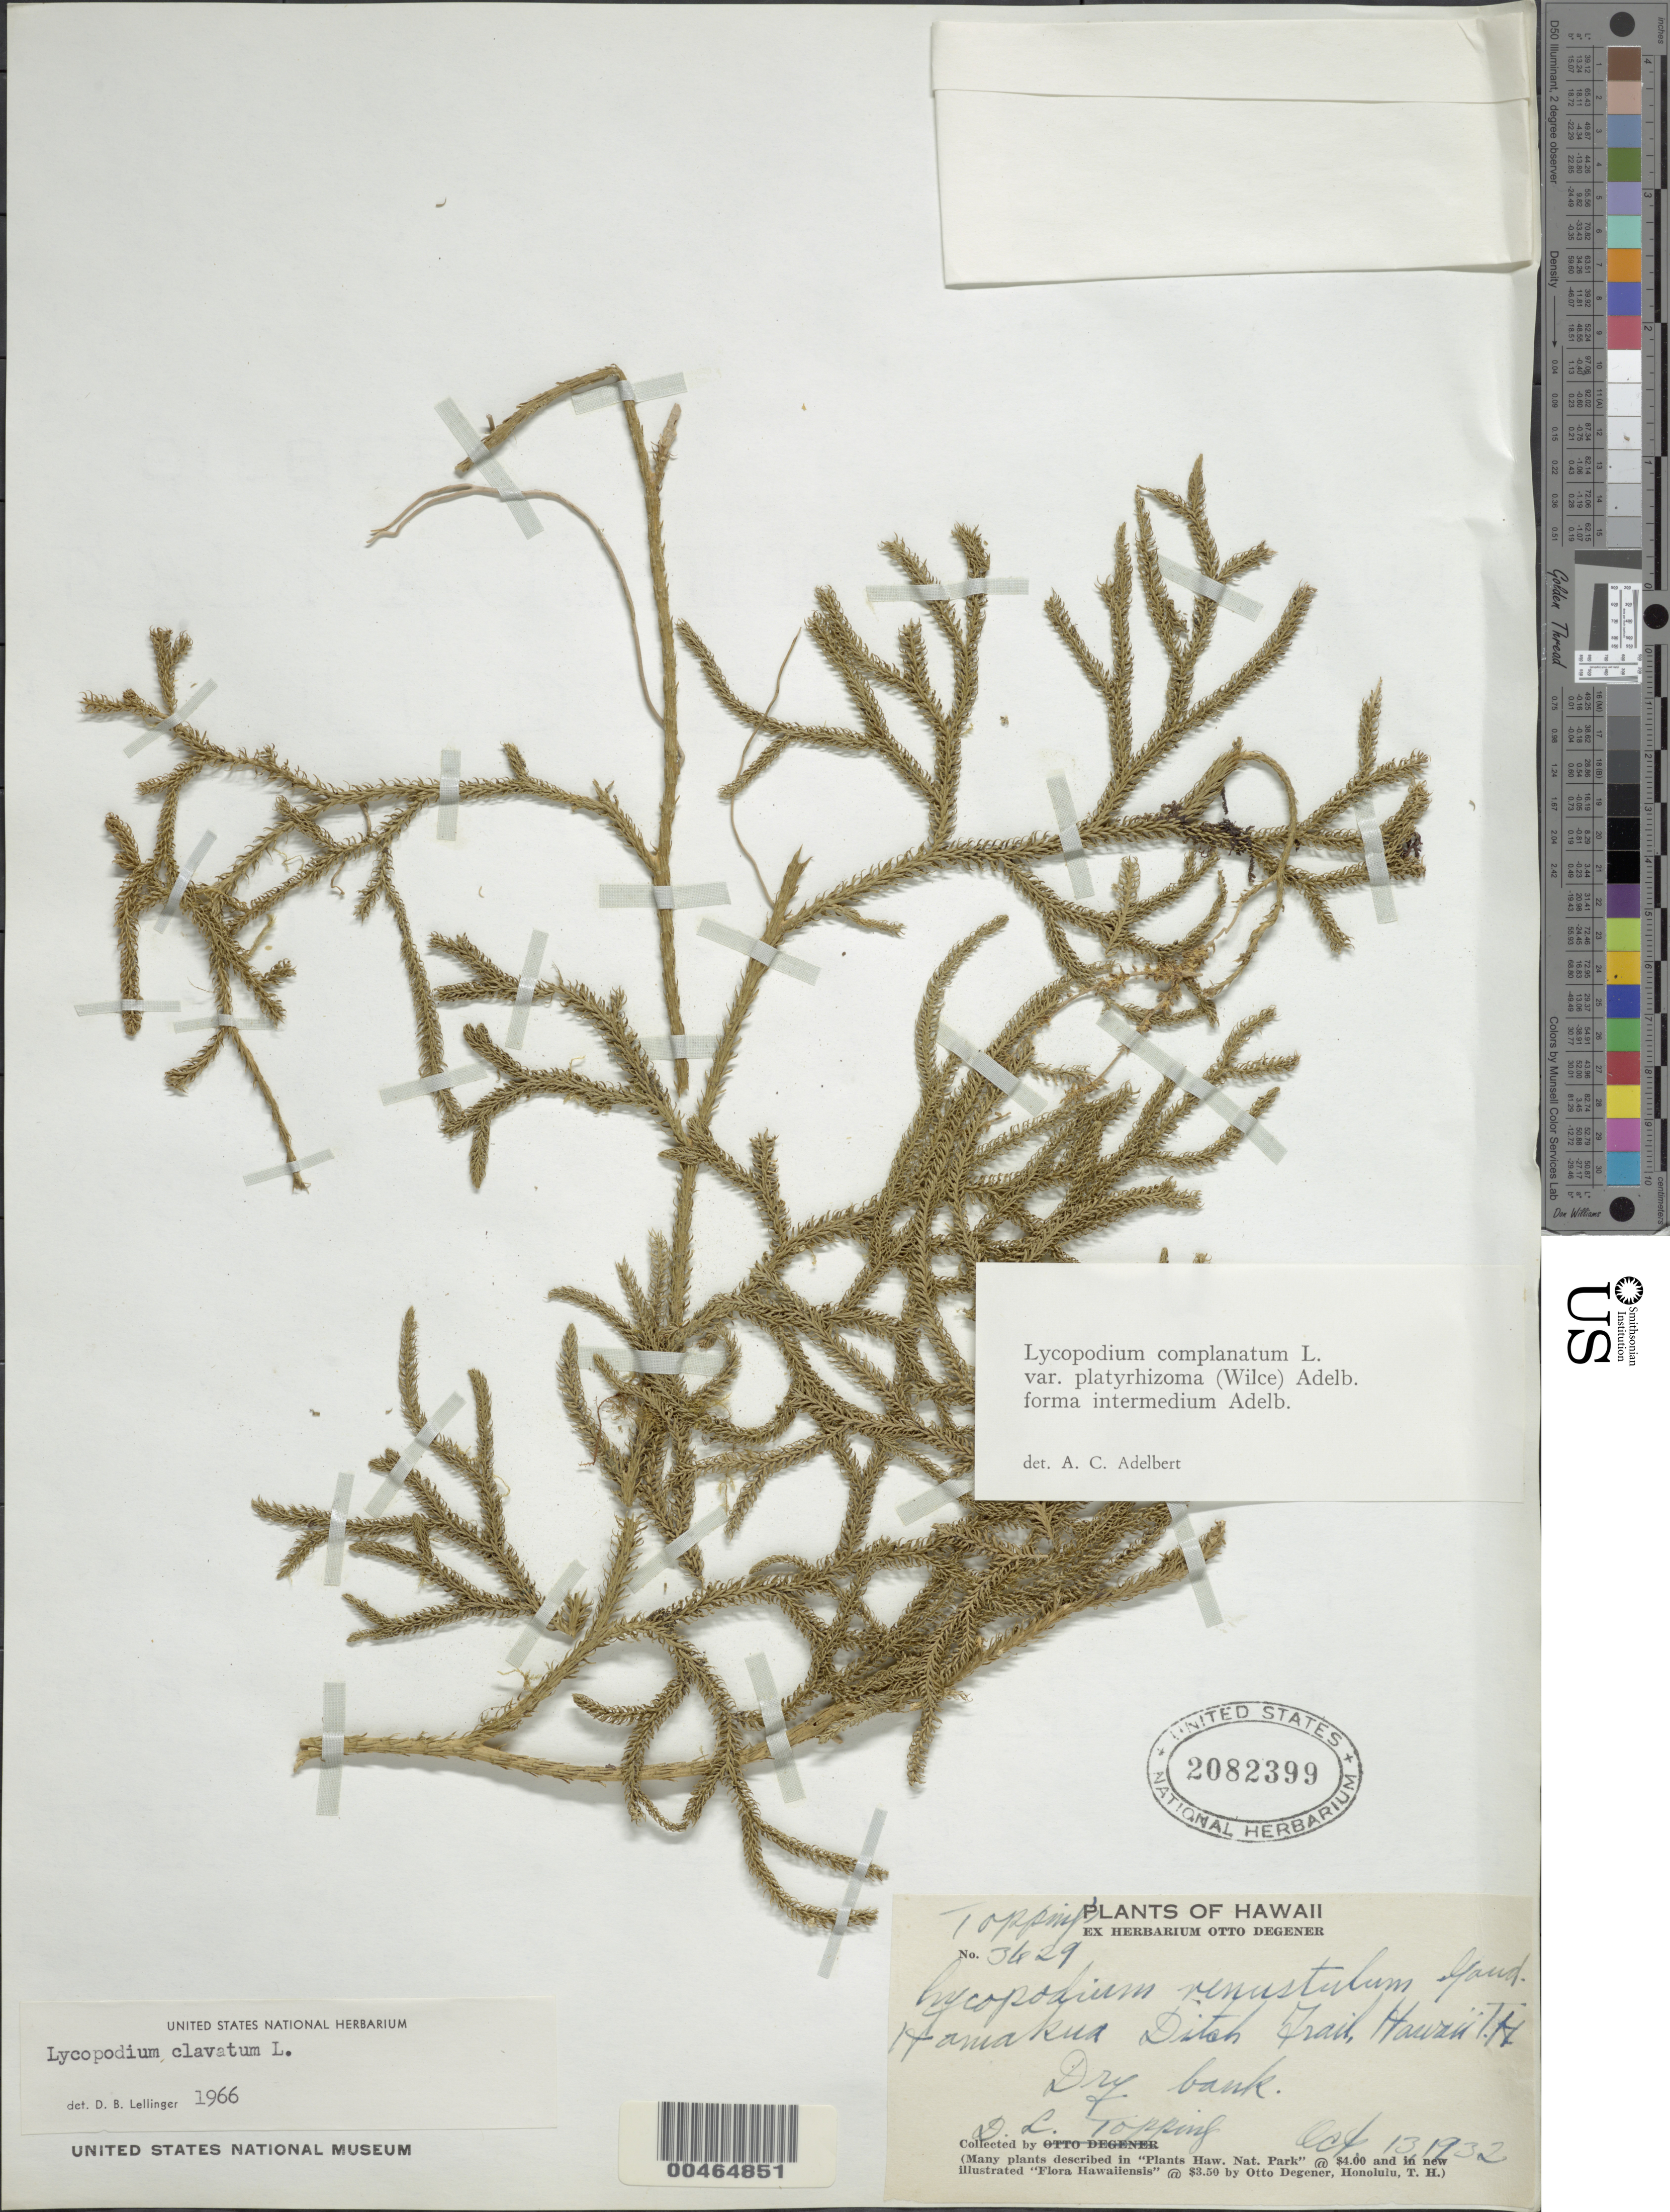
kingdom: Plantae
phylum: Tracheophyta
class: Lycopodiopsida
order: Lycopodiales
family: Lycopodiaceae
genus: Lycopodium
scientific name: Lycopodium clavatum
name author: L.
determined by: Lellinger, David B., (BOT), Smithsonian Institution - National Museum of Natural History (UNITED STATES)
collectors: D. L. Topping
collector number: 3629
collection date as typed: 13 Oct 1932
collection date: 1932-10-13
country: United States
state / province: Hawaii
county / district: Hawaii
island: Hawaii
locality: Hamakua Ditch Trail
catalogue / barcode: US 2082399